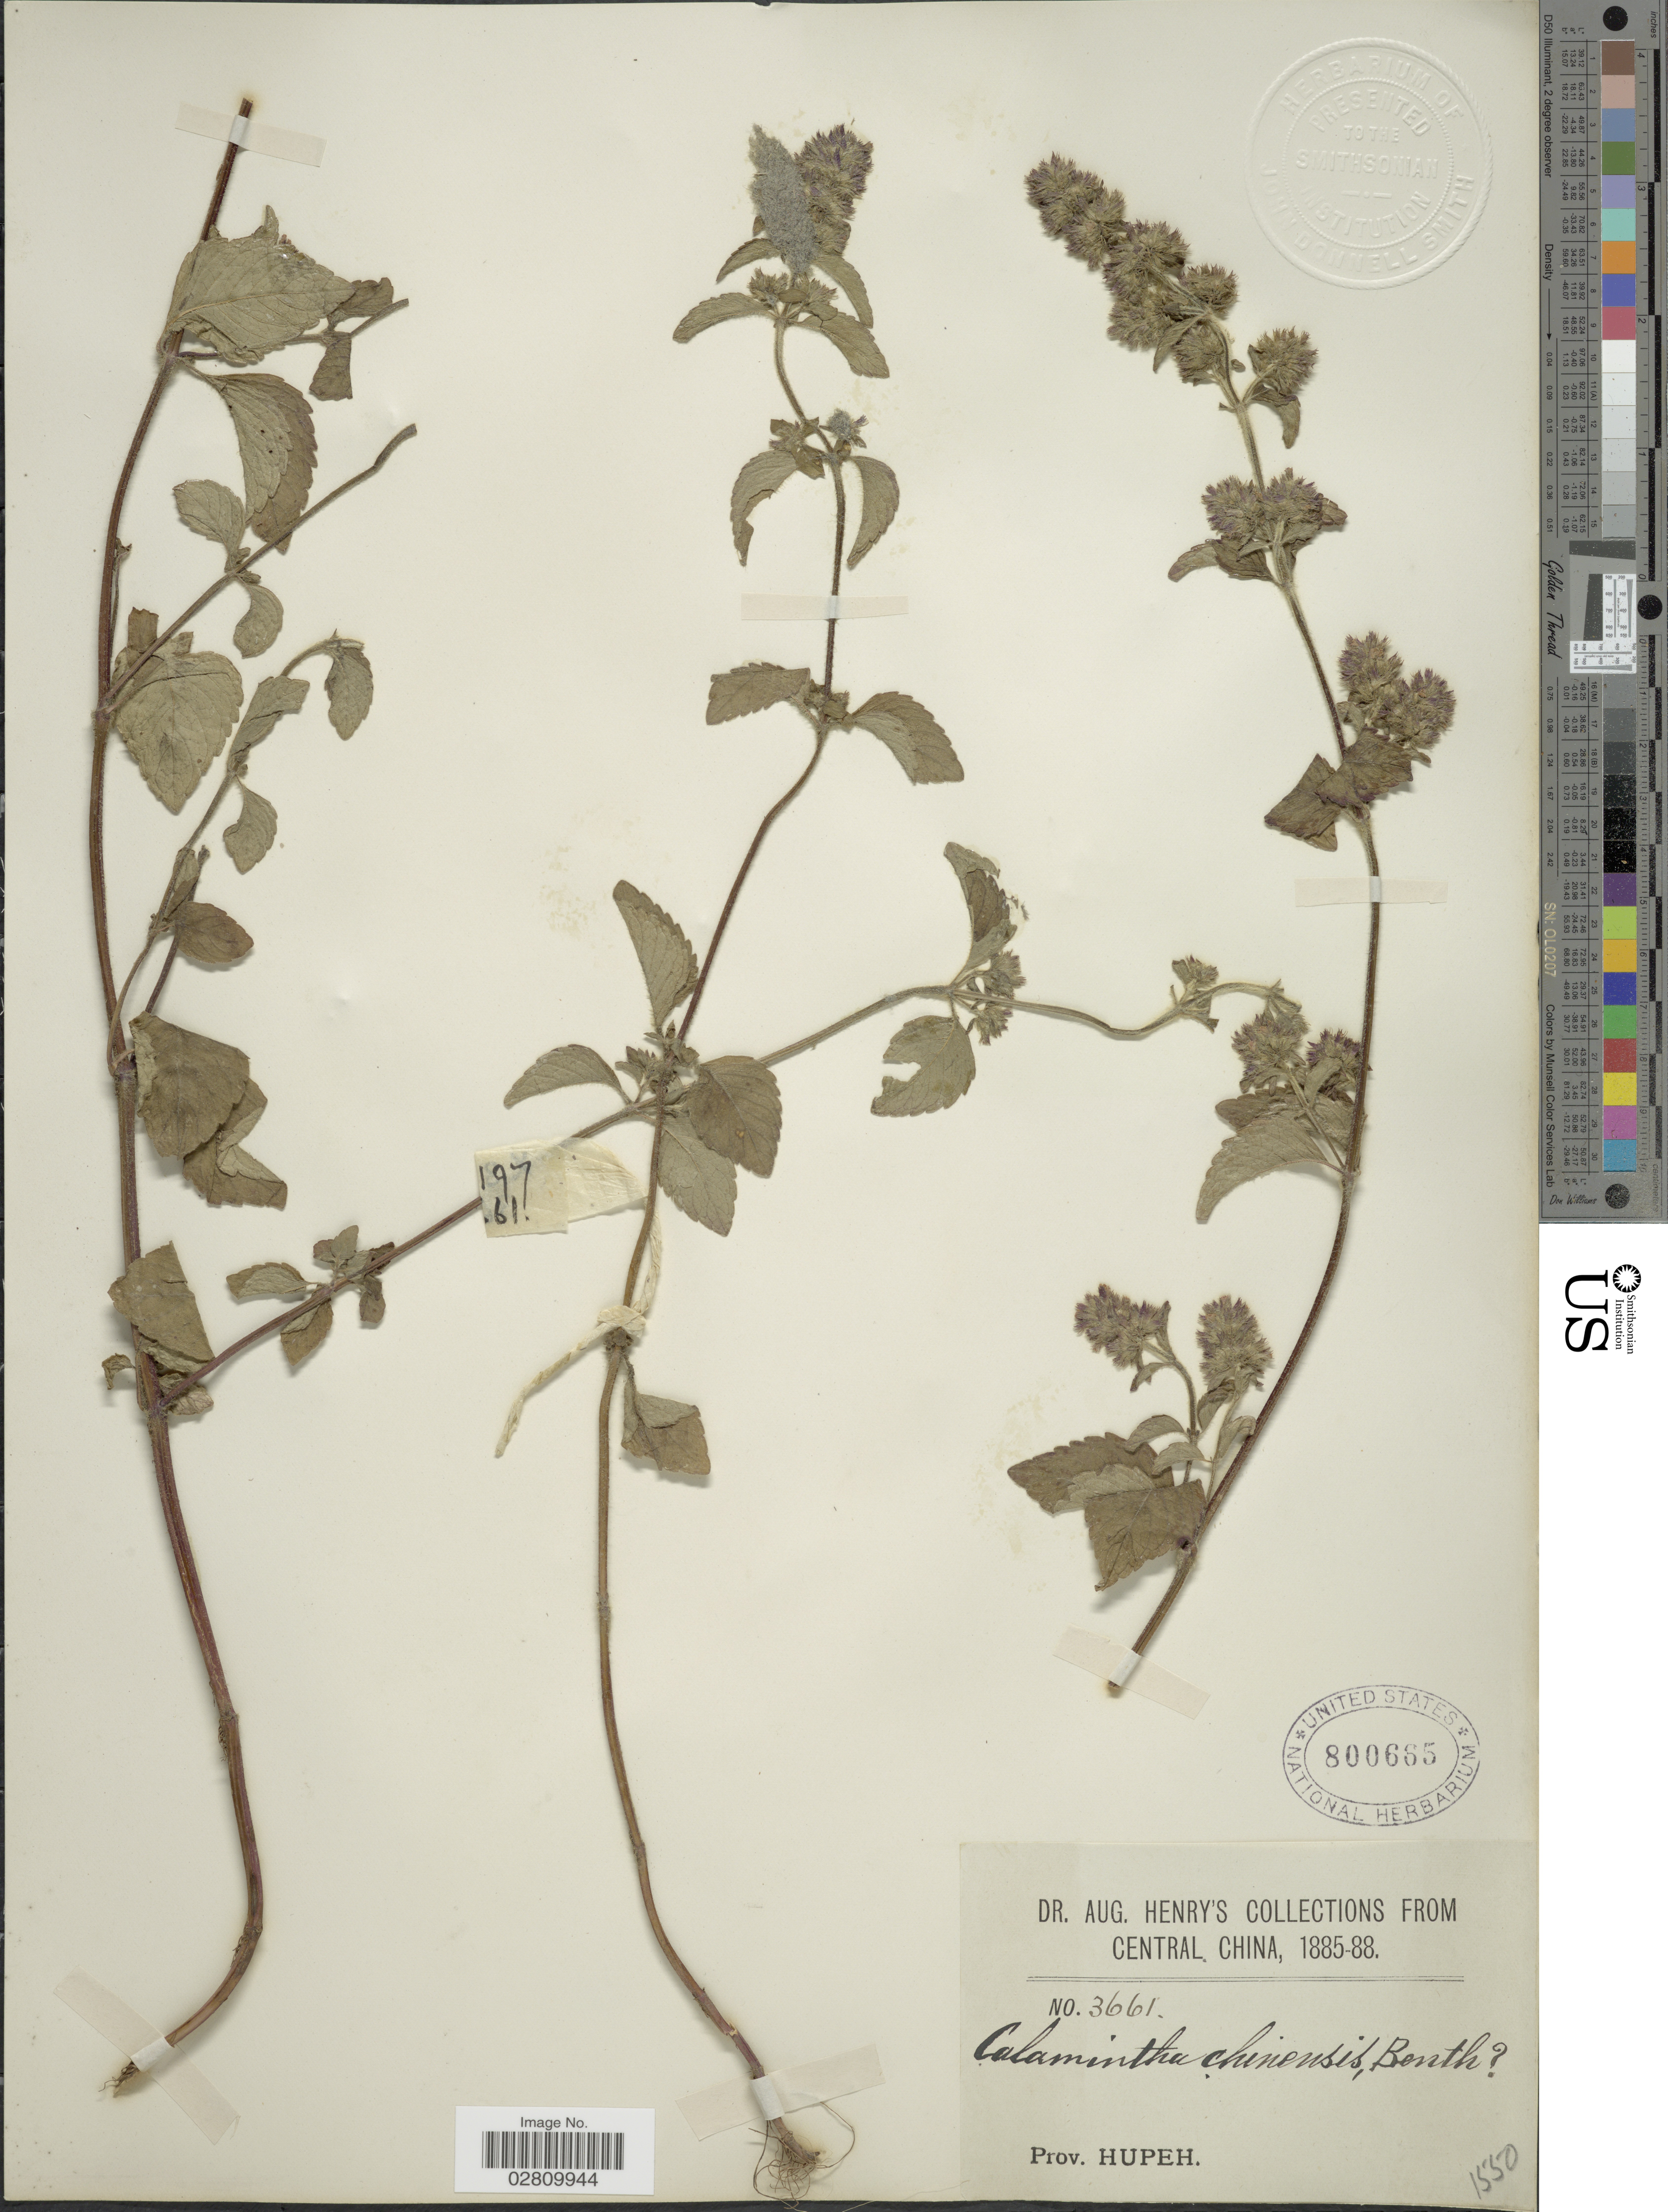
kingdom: Plantae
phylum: Tracheophyta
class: Magnoliopsida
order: Lamiales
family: Lamiaceae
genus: Calamintha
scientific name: Calamintha chinensis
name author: Benth.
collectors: A. Henry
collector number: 3661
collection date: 1885/1888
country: China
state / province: Hubei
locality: Central China. Prov. Hupeh.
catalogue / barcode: US 800665